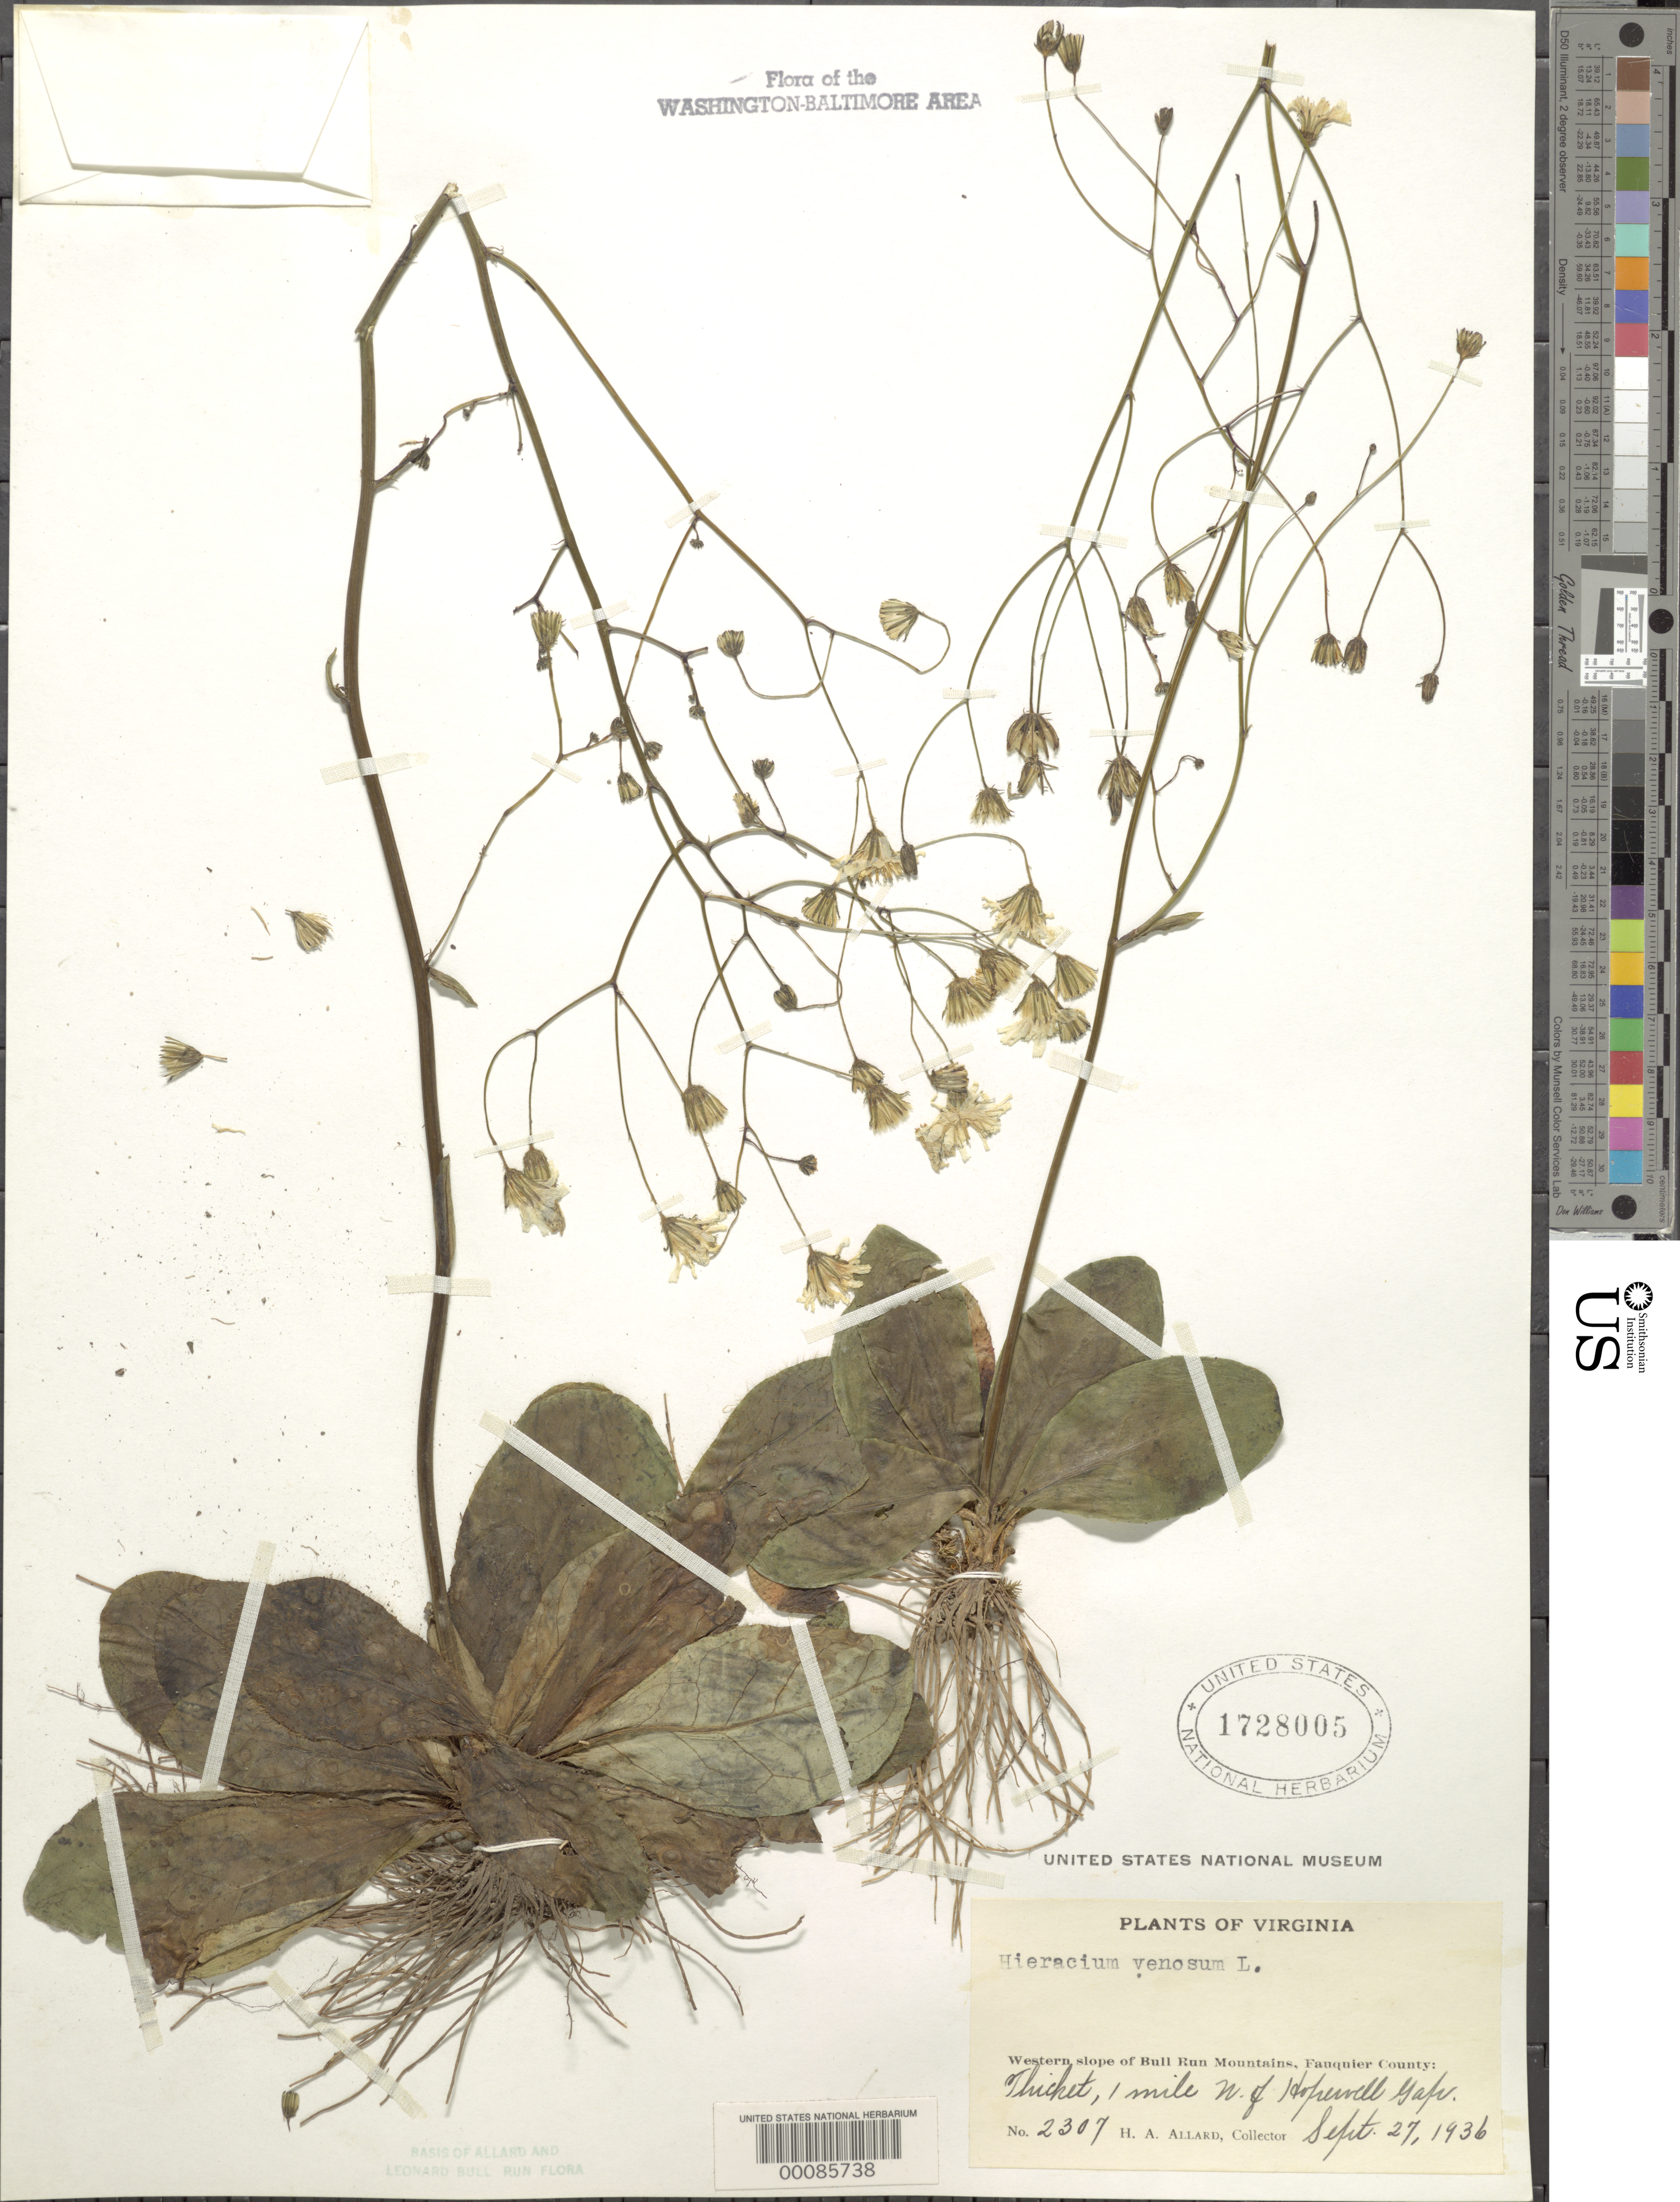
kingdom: Plantae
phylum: Tracheophyta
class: Magnoliopsida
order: Asterales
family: Asteraceae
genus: Hieracium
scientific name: Hieracium venosum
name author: L.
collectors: H. A. Allard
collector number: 23072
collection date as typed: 27 Sep 1936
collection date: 1936-09-27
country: United States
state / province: Virginia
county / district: Fauquier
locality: North of Hopewell Gap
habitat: Thicket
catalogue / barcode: US 1728005